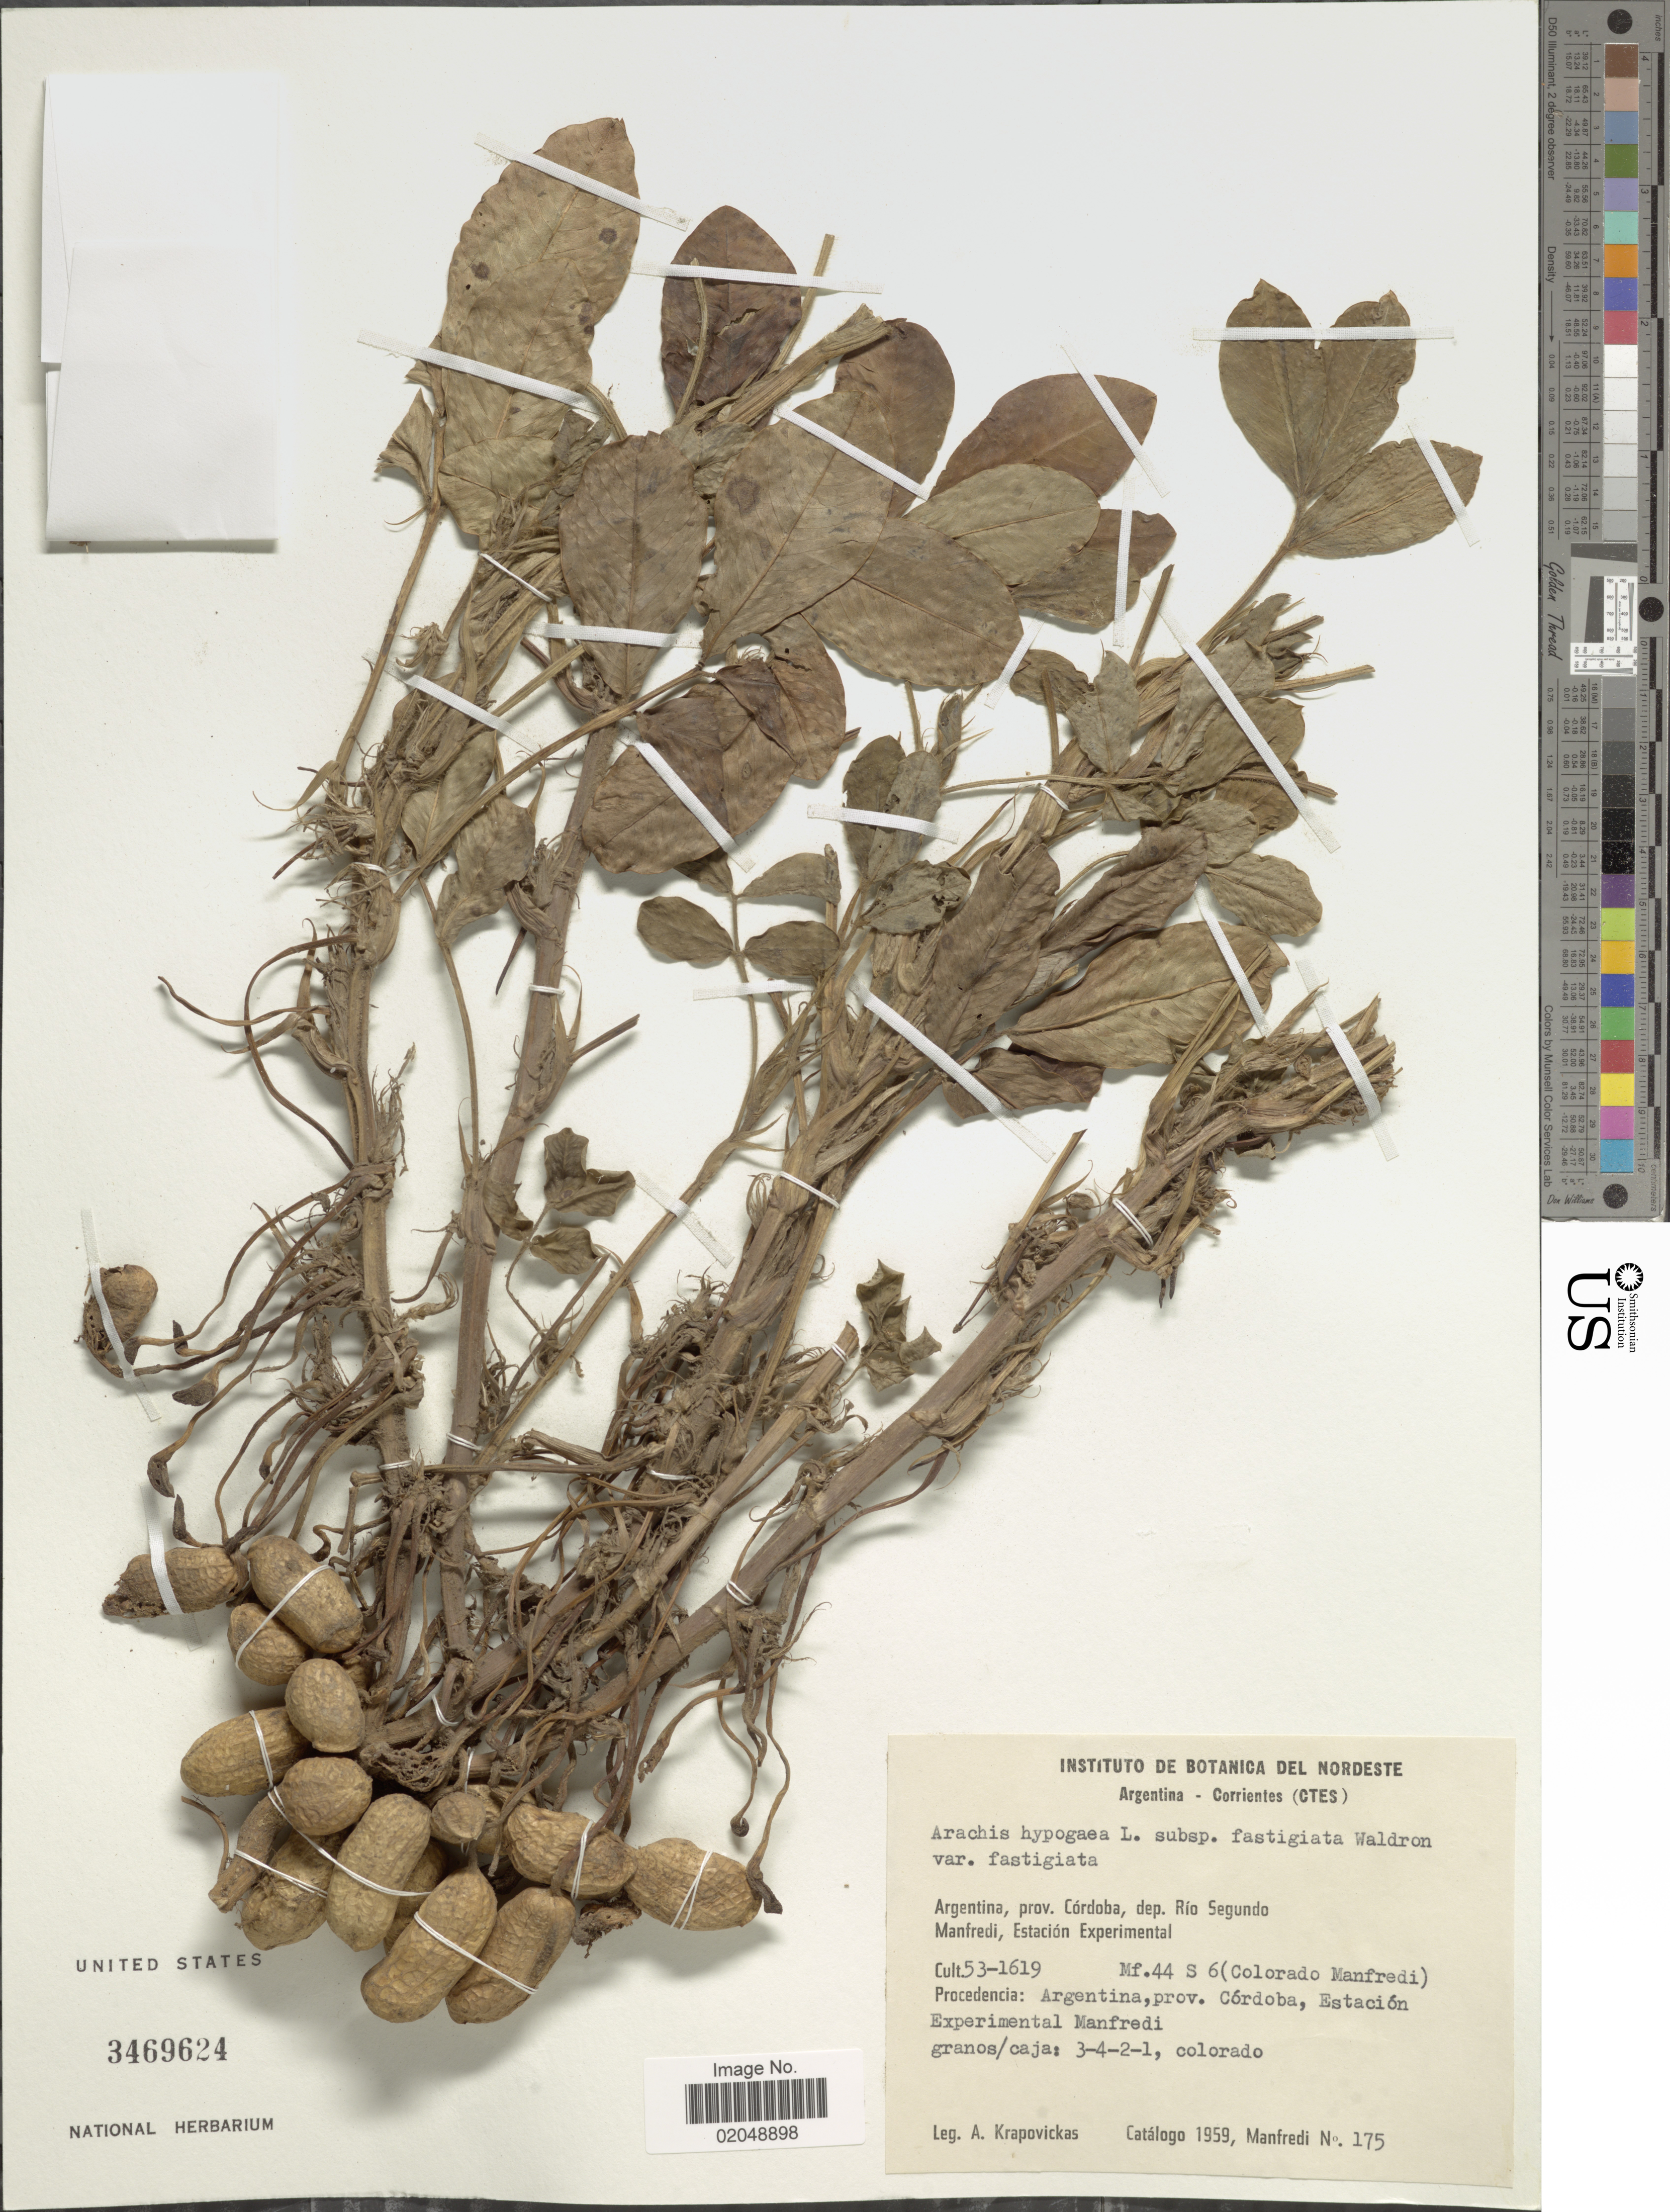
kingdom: Plantae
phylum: Tracheophyta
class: Magnoliopsida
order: Fabales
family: Fabaceae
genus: Arachis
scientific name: Arachis hypogaea var. fastigiata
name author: Krapov.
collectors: A. Krapovickas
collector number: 175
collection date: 1959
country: Argentina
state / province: Cordoba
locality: Dep Rio Segundo Manfredi, Estacion Experimental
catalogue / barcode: US 3469524